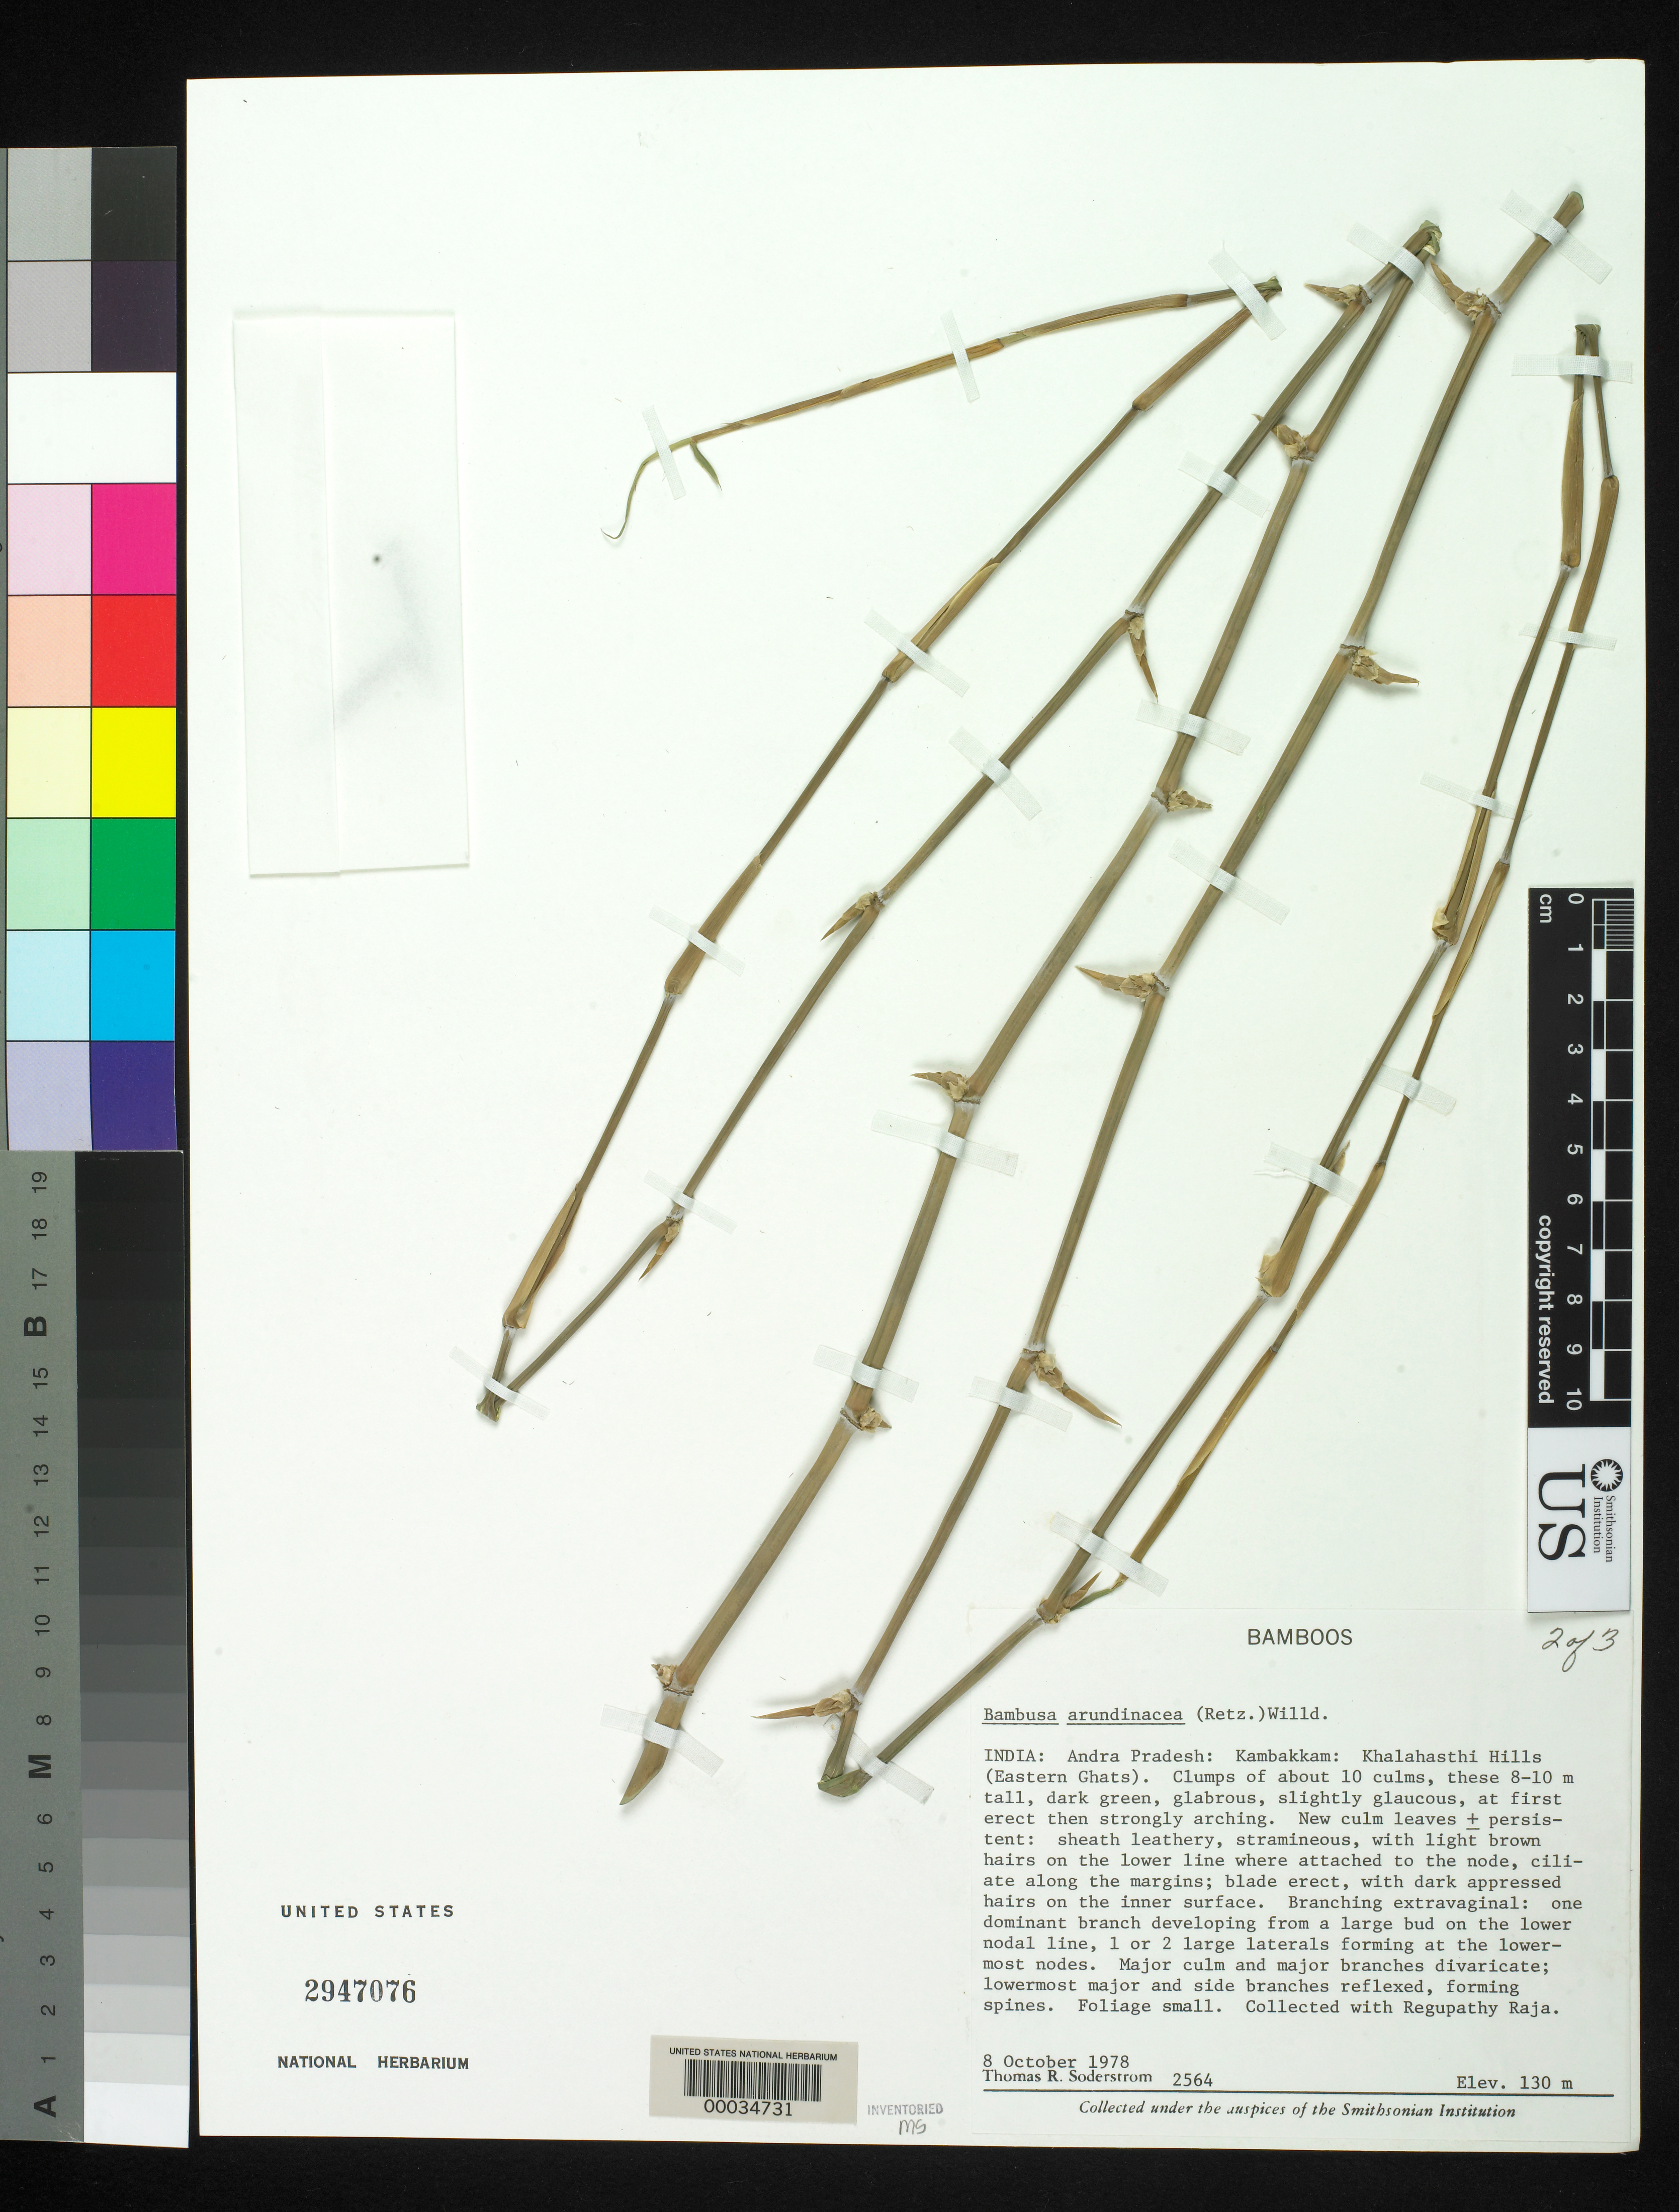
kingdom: Plantae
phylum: Tracheophyta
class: Liliopsida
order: Poales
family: Poaceae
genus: Bambusa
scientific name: Bambusa bambos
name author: (L.) Voss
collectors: T. R. Soderstrom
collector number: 2564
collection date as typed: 08 Oct 1978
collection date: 1978-10-08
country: India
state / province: Andhra Pradesh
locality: Kambakkam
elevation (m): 130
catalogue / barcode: US 2947076